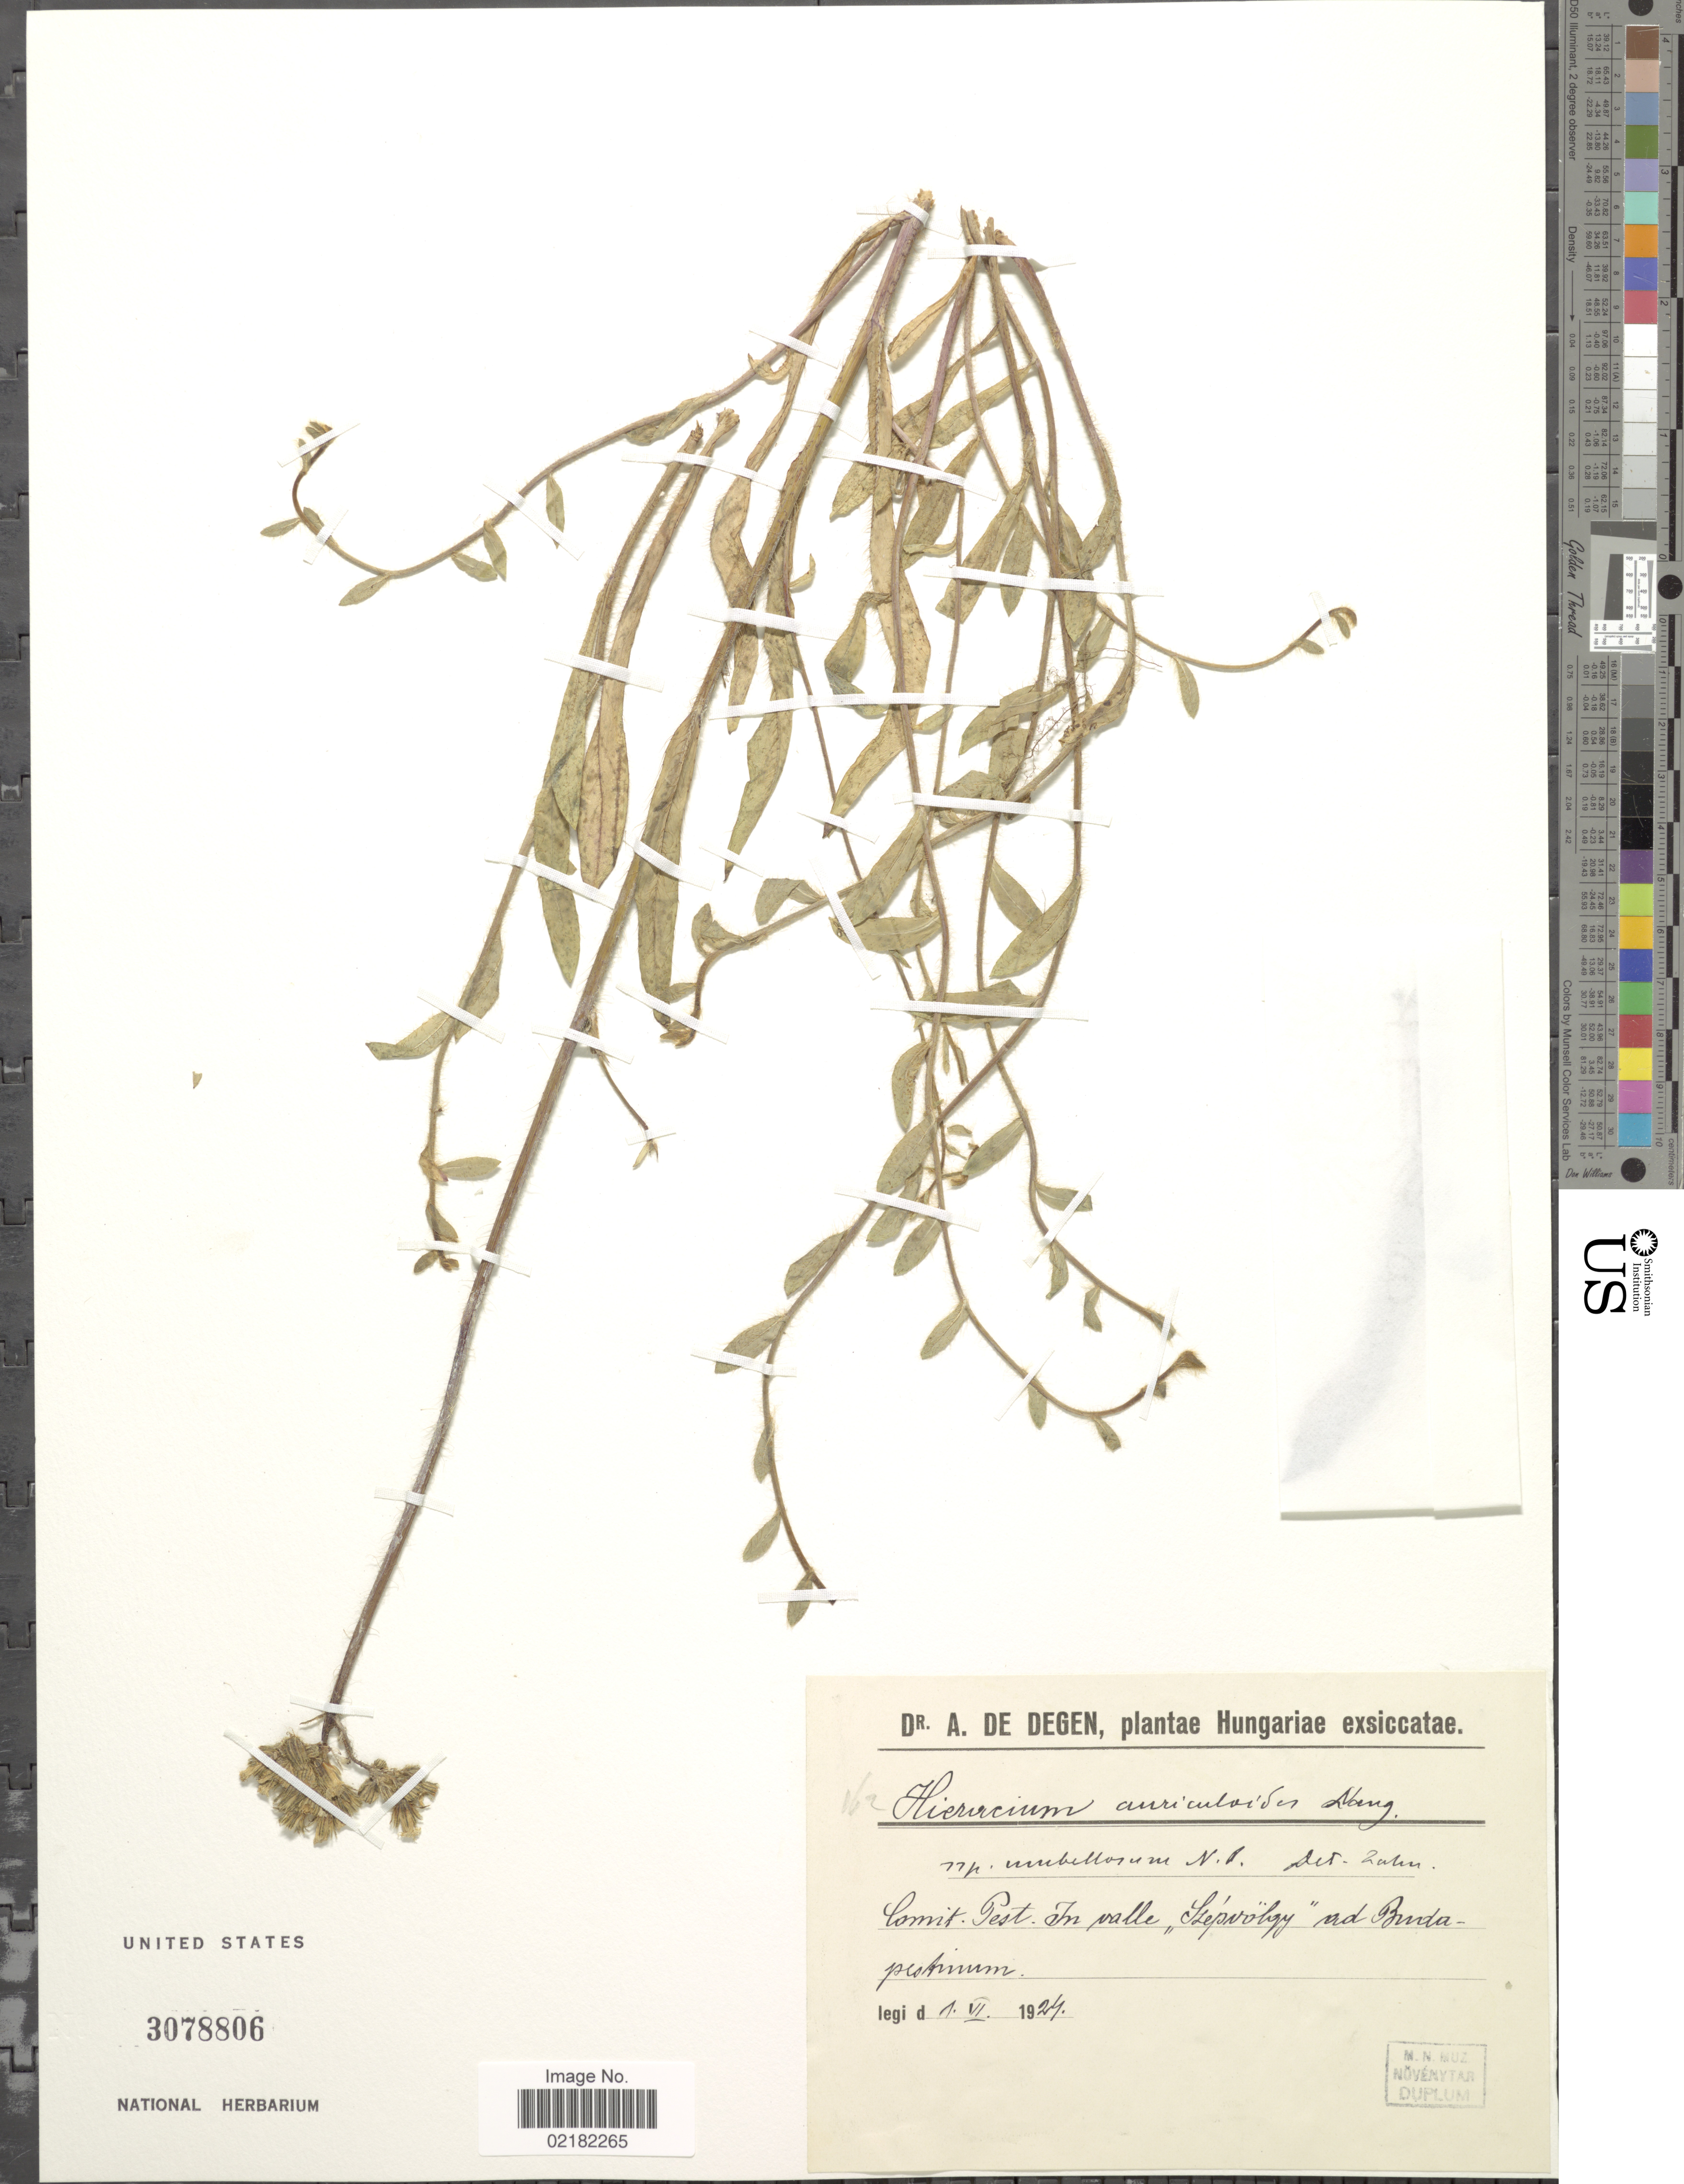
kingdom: Plantae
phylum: Tracheophyta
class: Magnoliopsida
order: Asterales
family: Asteraceae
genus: Pilosella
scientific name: Pilosella auriculoides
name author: (Láng) Arvet-Touvet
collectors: A. von Degen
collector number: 162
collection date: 1924-06-01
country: Hungary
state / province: Budapest, Capital District of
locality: Comit. Pest, in valle "Szepokgy"ad Budapestium. [interpreted]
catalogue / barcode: US 3078806